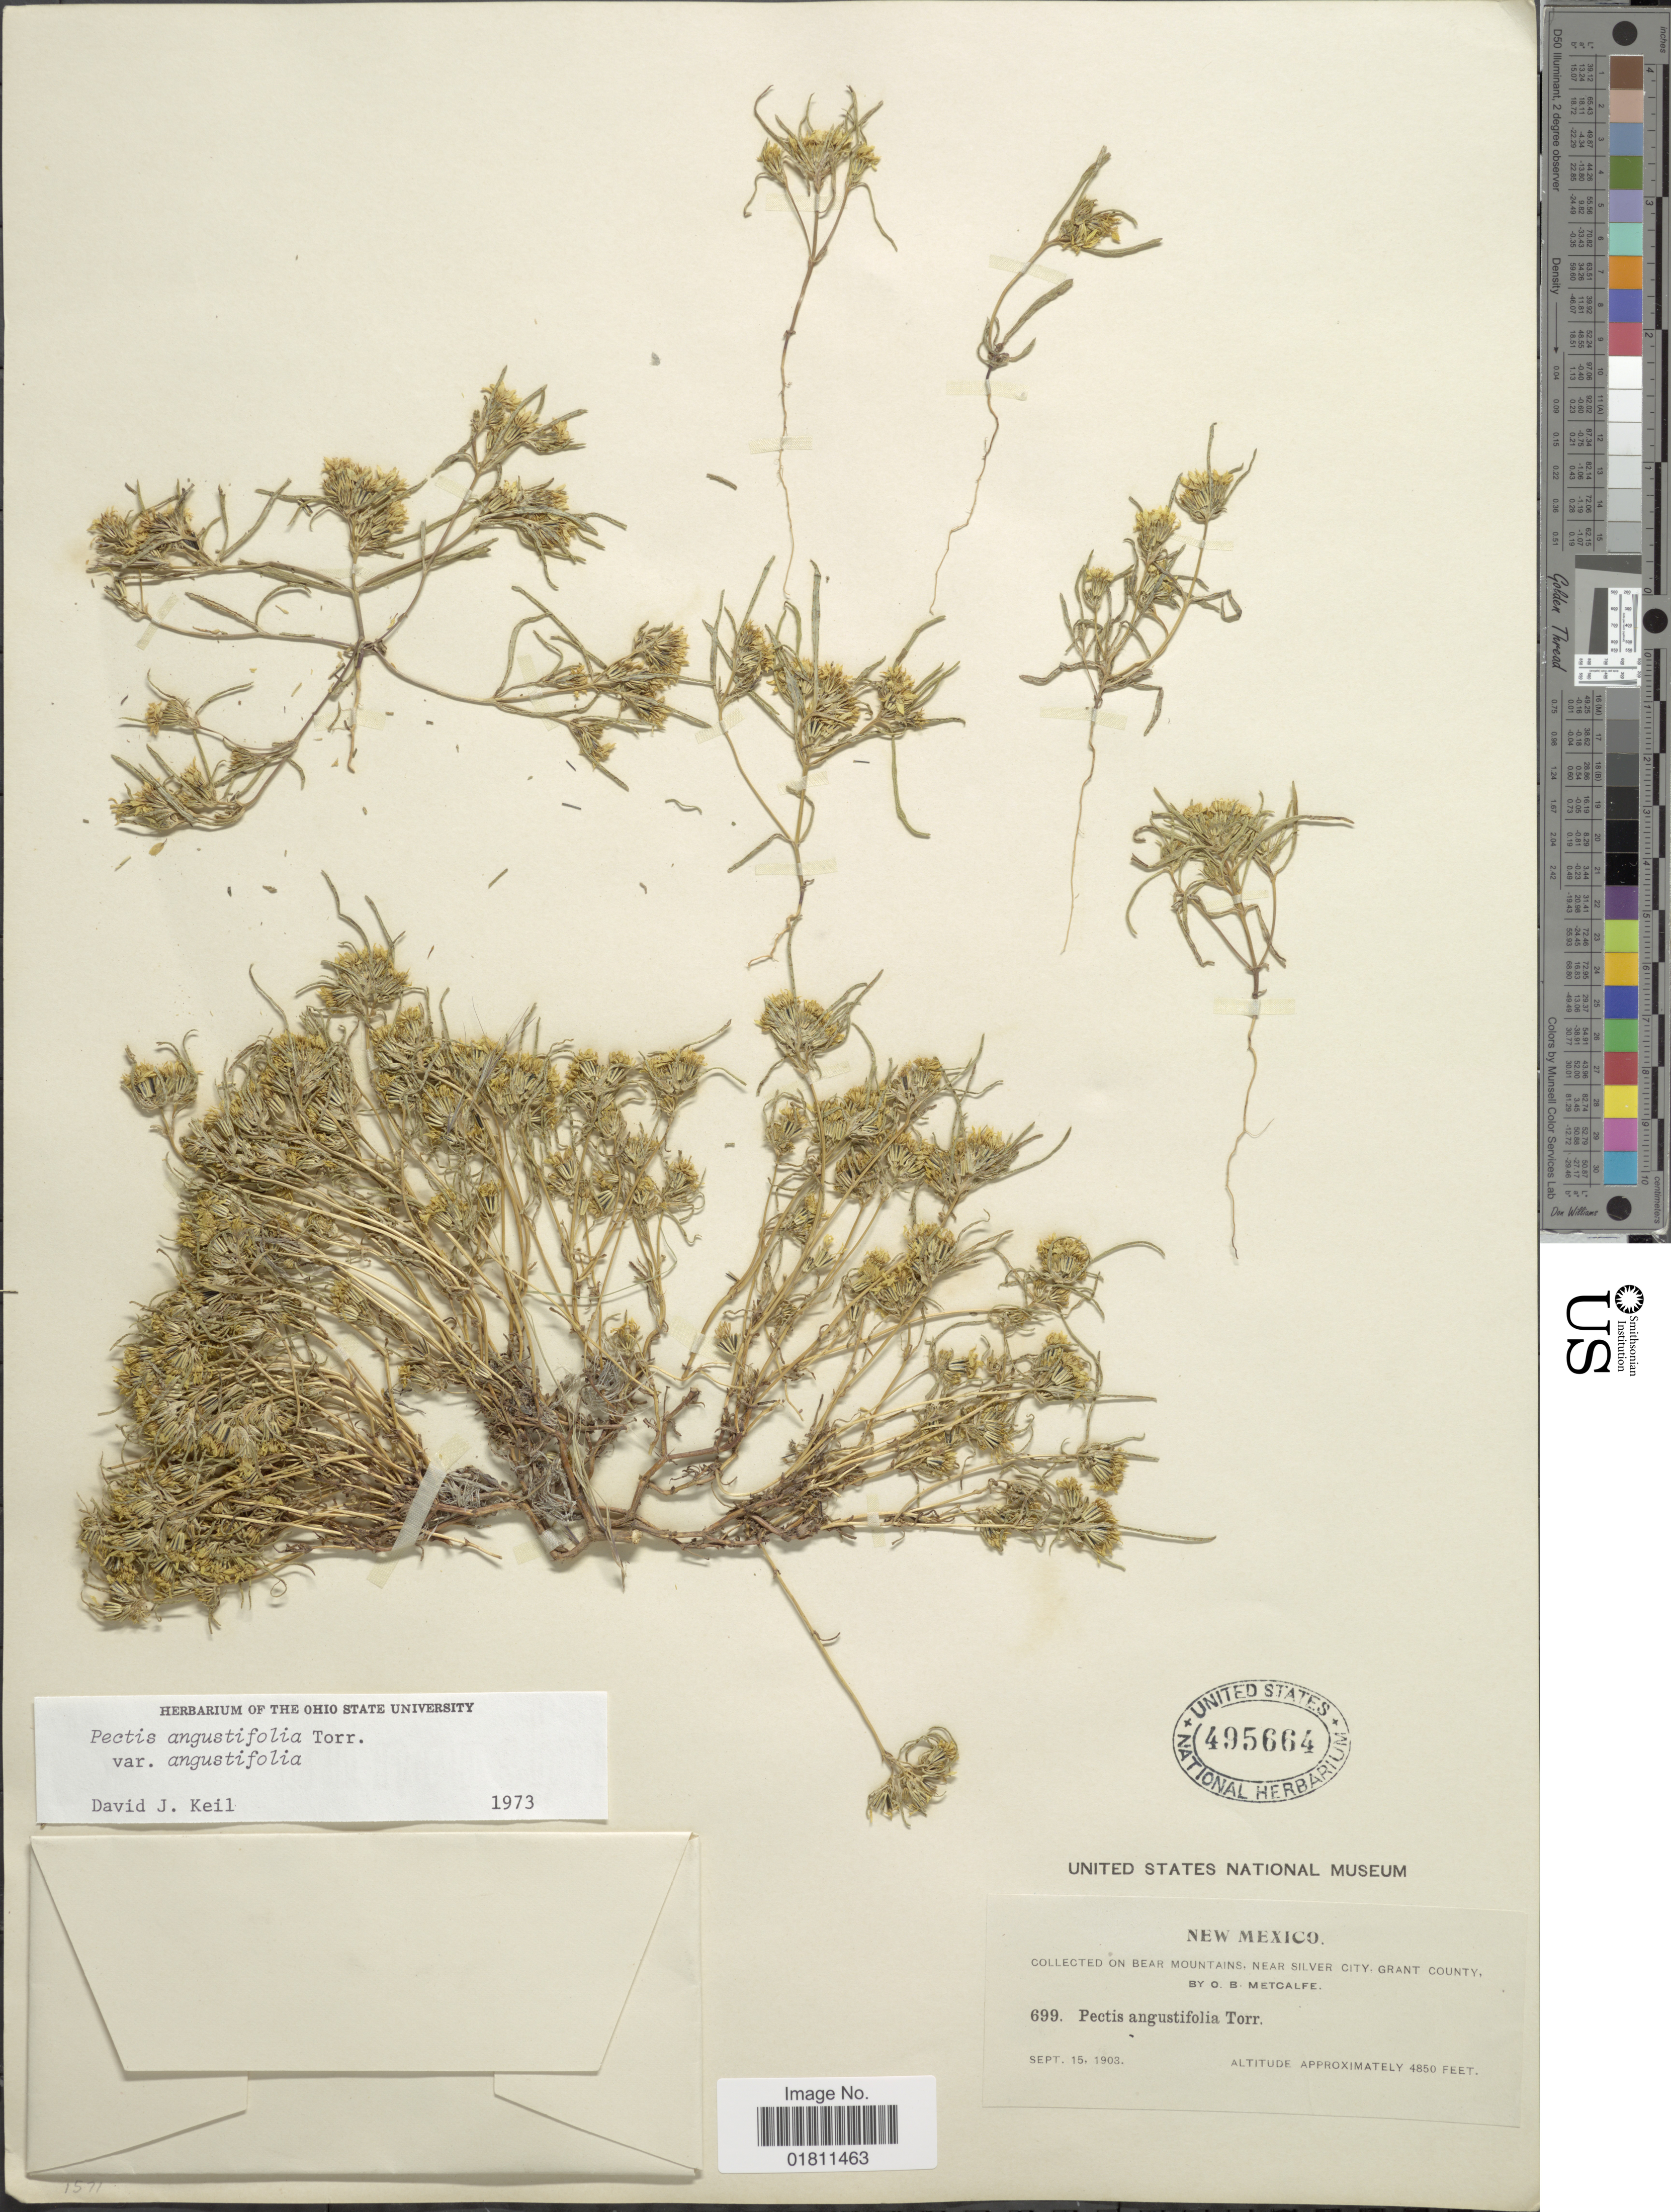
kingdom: Plantae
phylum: Tracheophyta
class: Magnoliopsida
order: Asterales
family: Asteraceae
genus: Pectis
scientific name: Pectis angustifolia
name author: Torr.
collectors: O. B. Metcalfe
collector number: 699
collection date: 1903-09-15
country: United States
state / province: New Mexico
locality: Bear Mountains, near silver City, Grant County.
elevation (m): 1396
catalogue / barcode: US 495664